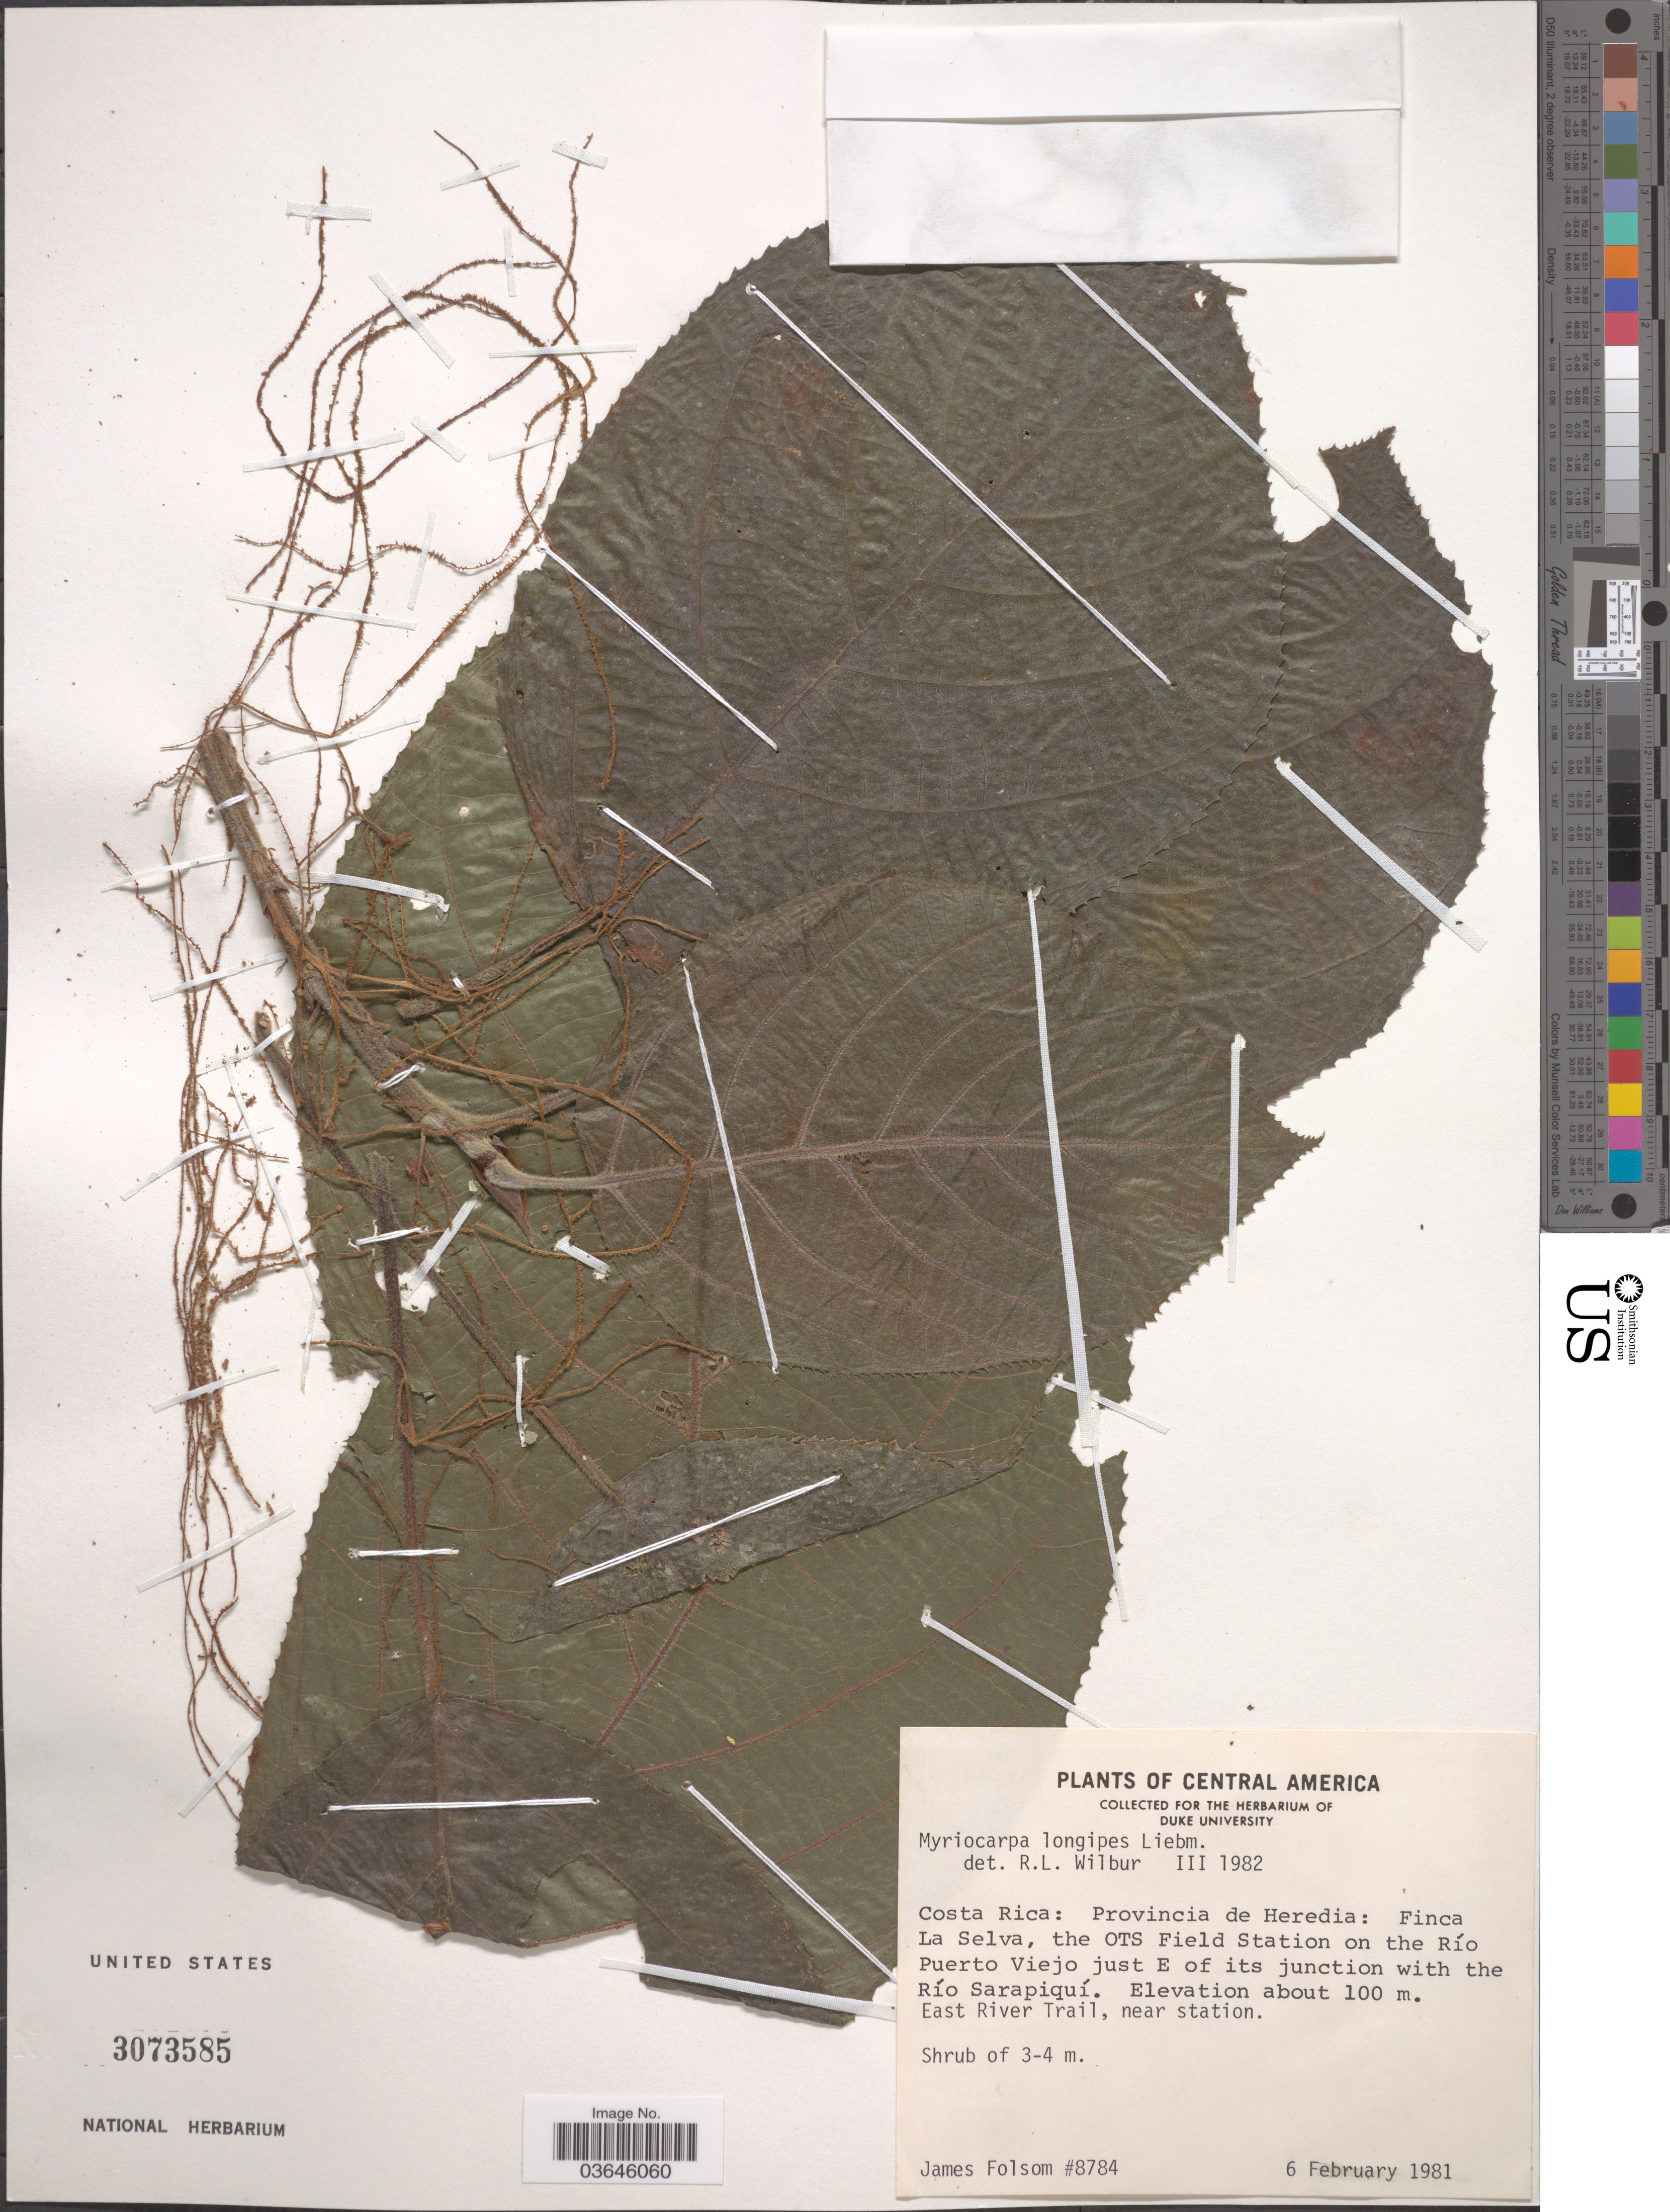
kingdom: Plantae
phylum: Tracheophyta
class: Magnoliopsida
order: Rosales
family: Urticaceae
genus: Myriocarpa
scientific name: Myriocarpa longipes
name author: Liebm.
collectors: J. P. Folsom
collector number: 8784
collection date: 1981-02-06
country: Costa Rica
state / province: Heredia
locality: Finca La Selva, the OTS Field Station on the Río Puerto Viejo just E of its junction with the Río Sarapiquí. East River Trail, near station.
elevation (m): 100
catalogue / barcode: US 3073585